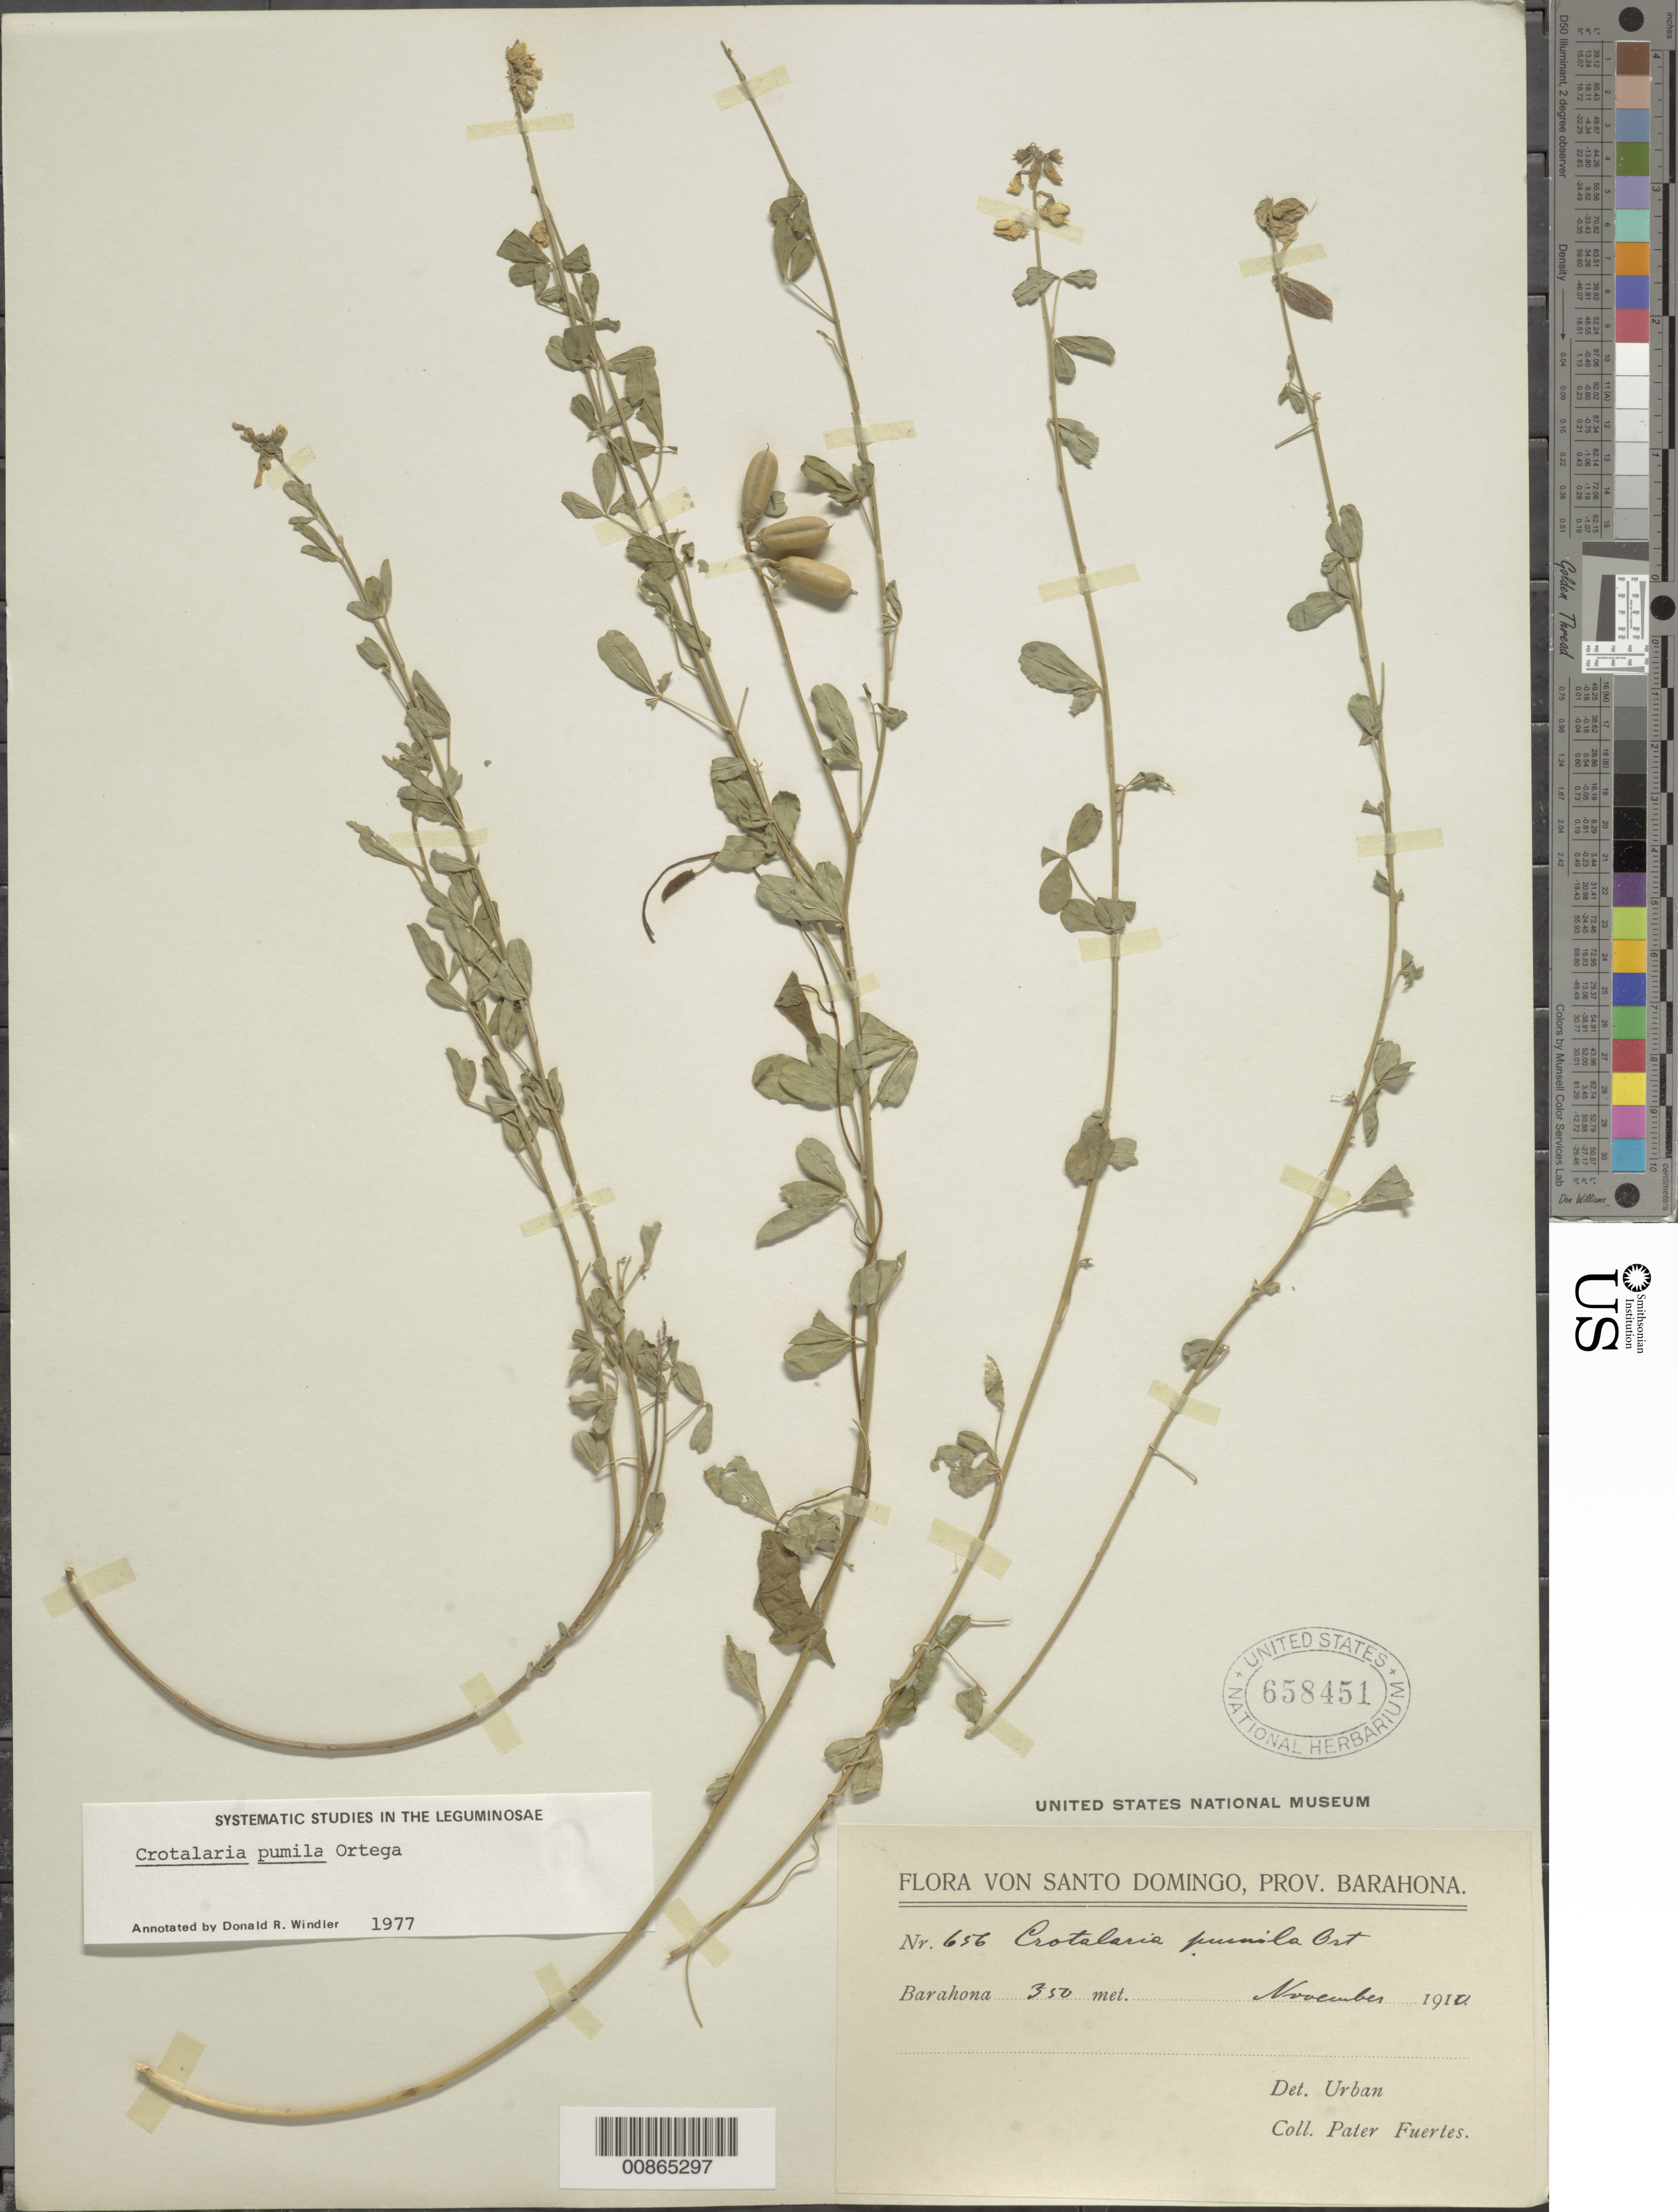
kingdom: Plantae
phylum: Tracheophyta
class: Magnoliopsida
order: Fabales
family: Fabaceae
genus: Crotalaria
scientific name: Crotalaria pumila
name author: Ortega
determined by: Windler, D. R.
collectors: M. D. Fuertes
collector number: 656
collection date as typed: Nov 1910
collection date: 1910-11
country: Dominican Republic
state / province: Barahona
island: Hispaniola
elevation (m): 350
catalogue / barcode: US 658451